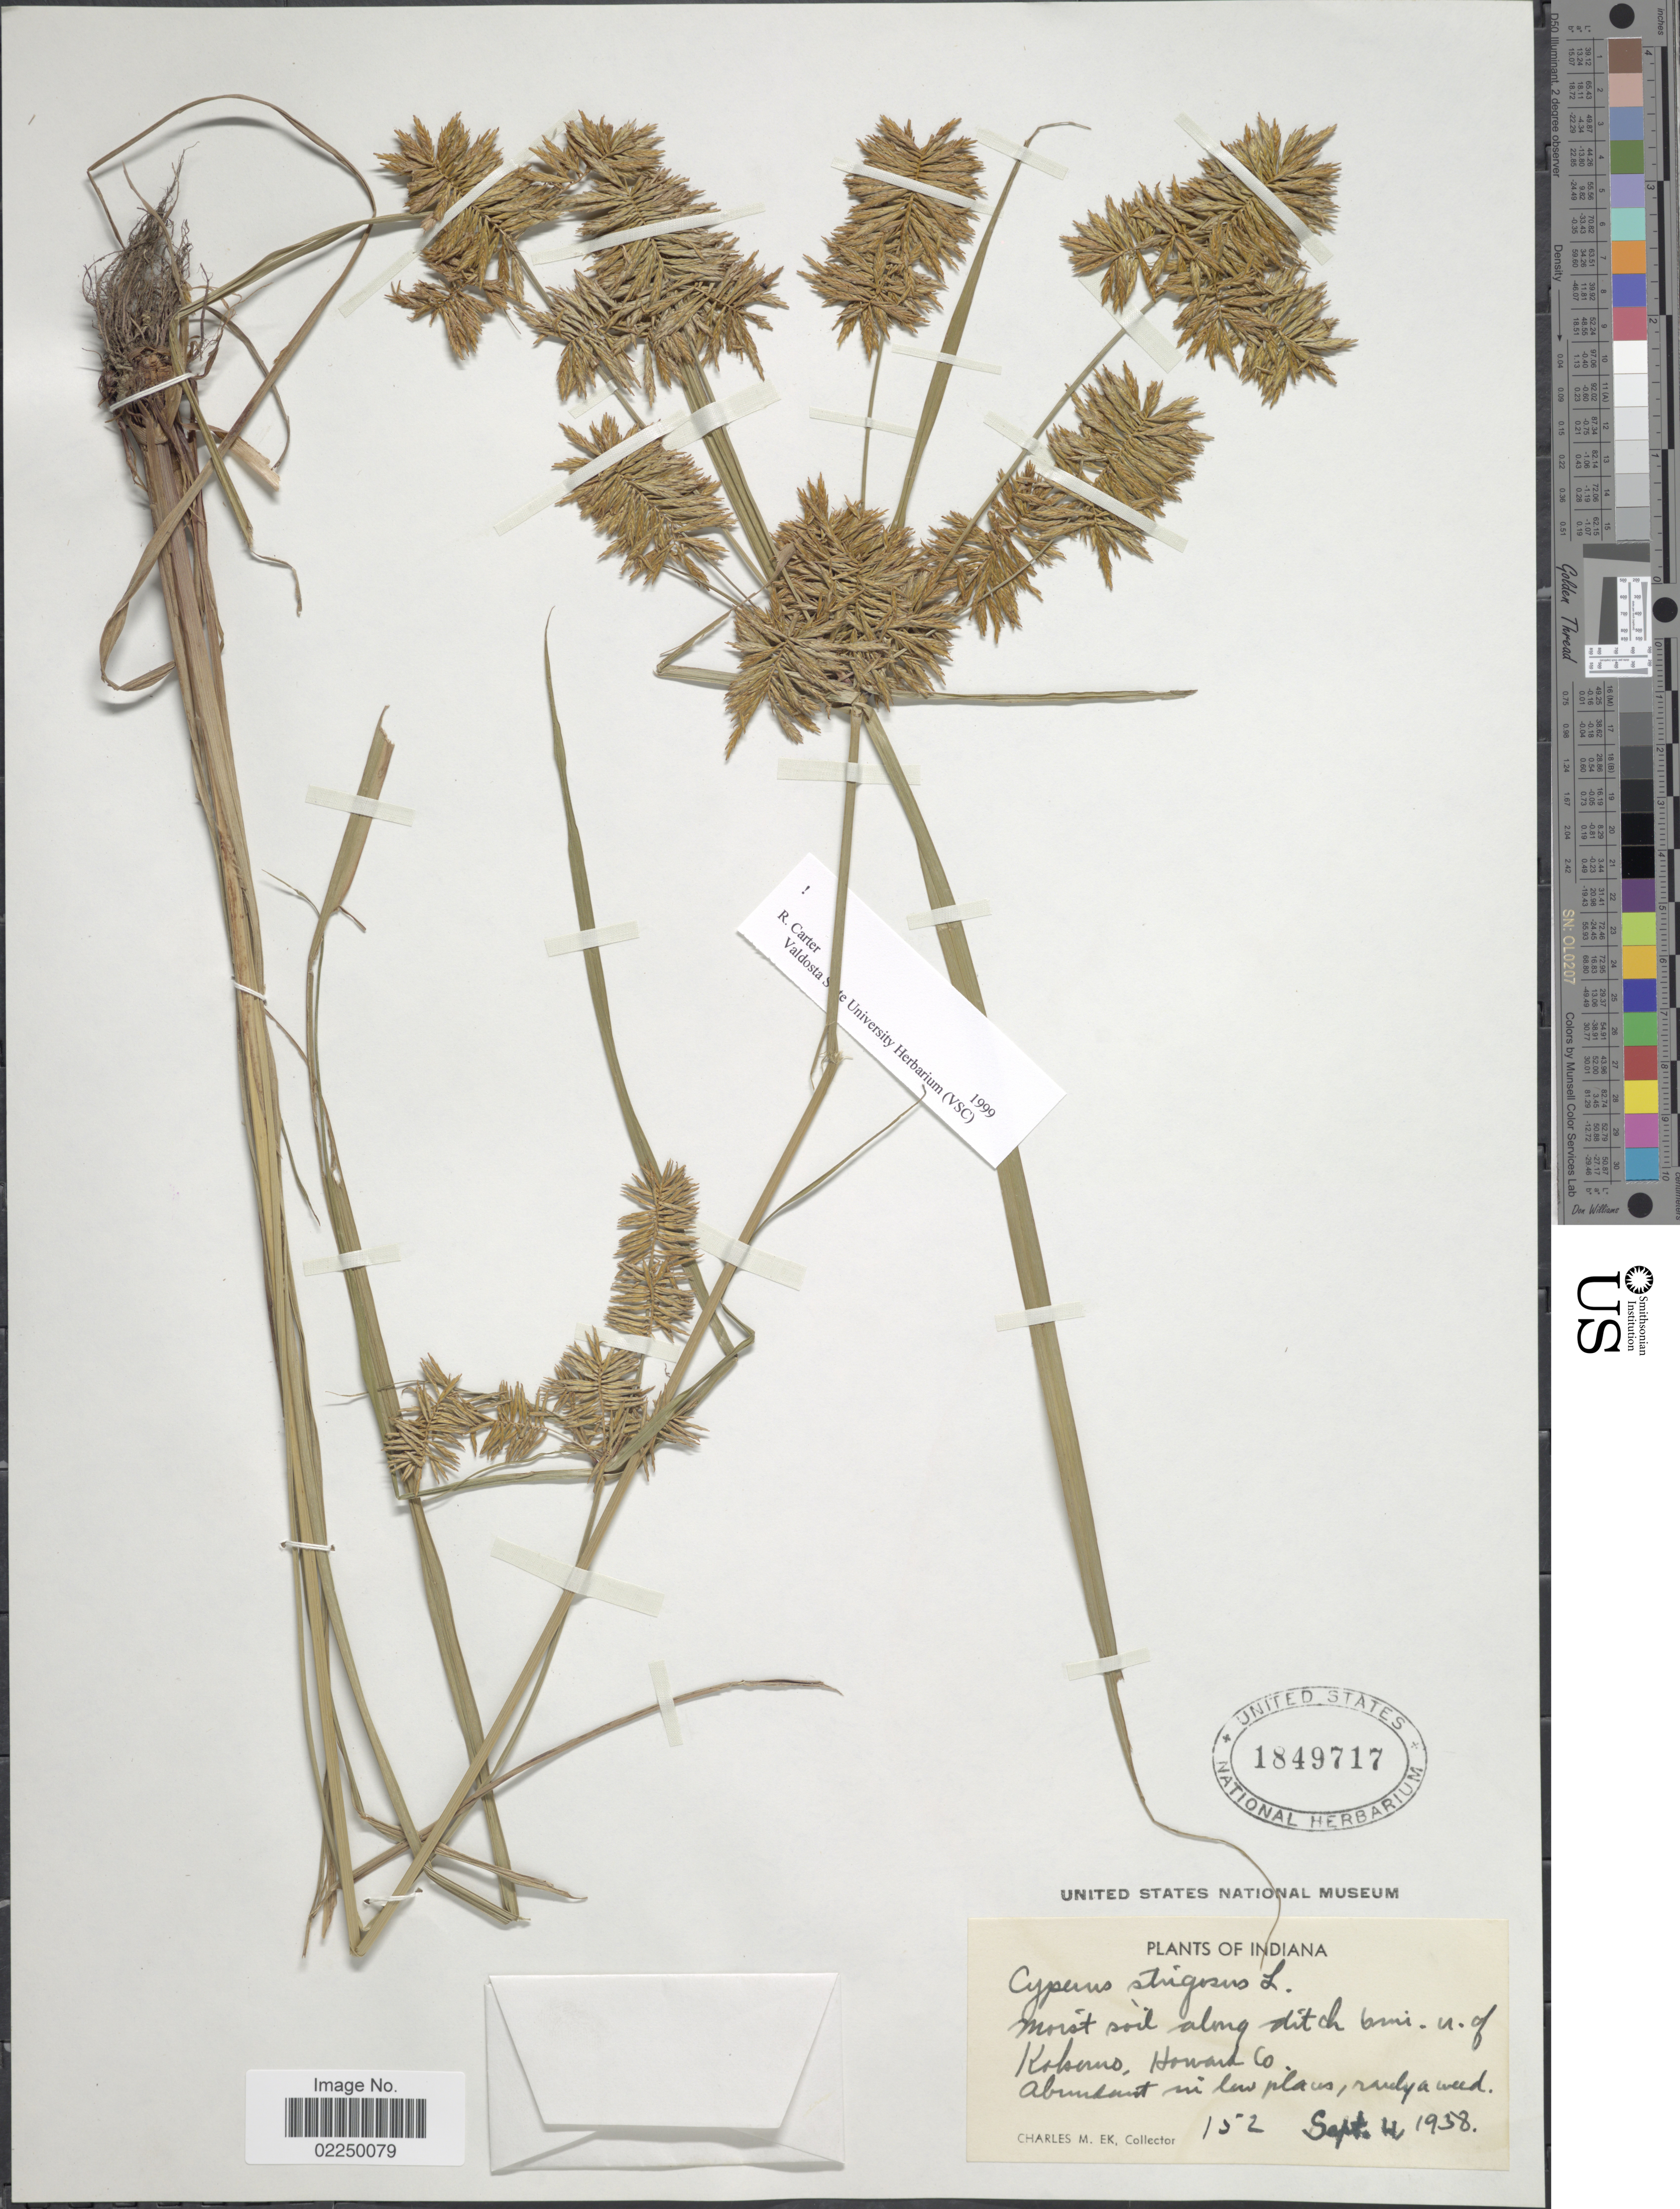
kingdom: Plantae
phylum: Tracheophyta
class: Liliopsida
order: Poales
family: Cyperaceae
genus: Cyperus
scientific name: Cyperus strigosus L.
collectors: C. Ek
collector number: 152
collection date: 1938-09-12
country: United States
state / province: Indiana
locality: Moist soil along ditch, 6 mi. n. of Koherns, Howard Co.m, abundant in low places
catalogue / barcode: US 1849717